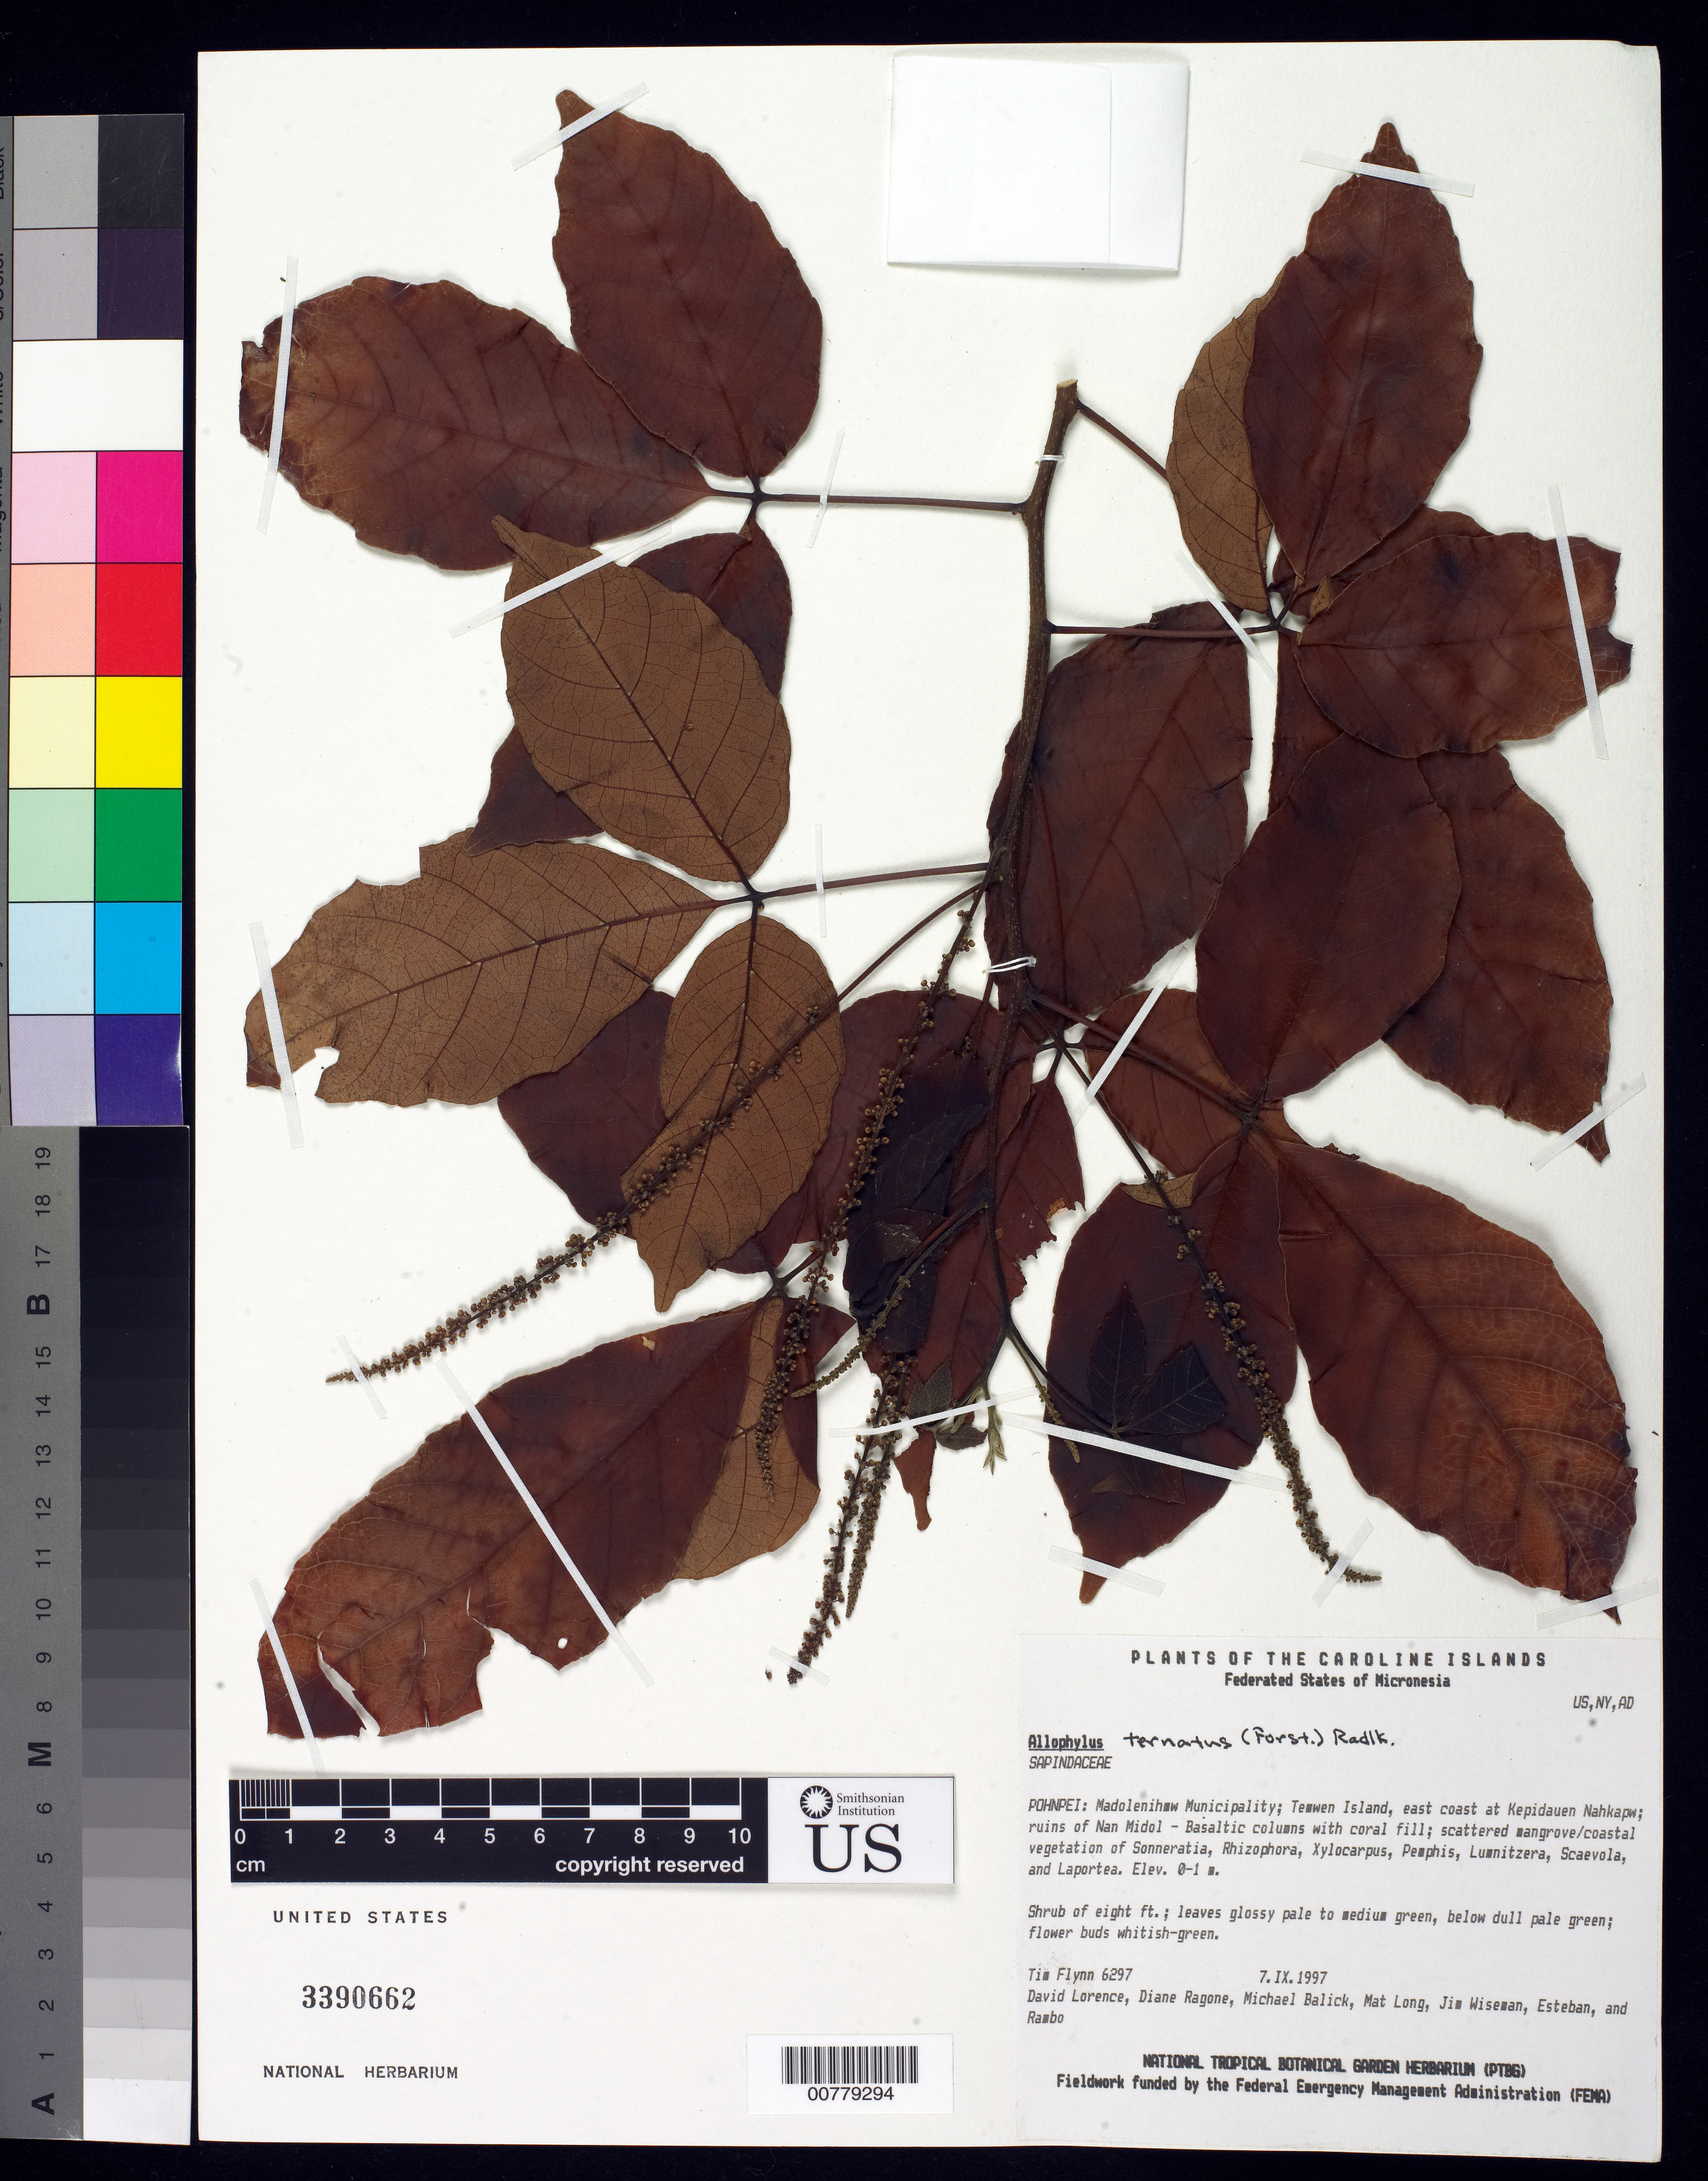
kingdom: Plantae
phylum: Tracheophyta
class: Magnoliopsida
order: Sapindales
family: Sapindaceae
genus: Allophylus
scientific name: Allophylus ternatus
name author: (G. Forst.) Radlk.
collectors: T. W. Flynn, D. Lorence, D. Ragone, M. Balick, M. Long, J. Wiseman & Esteban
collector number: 6297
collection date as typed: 07 Sep 1997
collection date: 1997-09-07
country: Micronesia, Federated States of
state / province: Pohnpei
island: Pohnpei [Ponape]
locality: Madolenih-w Municipality; Te-wen Island, east coast at Kepidauen Nahkapw; ruins of Nan Midol.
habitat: Basaltic columns with coral fill; scattered mangrove/coastal vegetation.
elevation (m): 0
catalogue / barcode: US 3390662